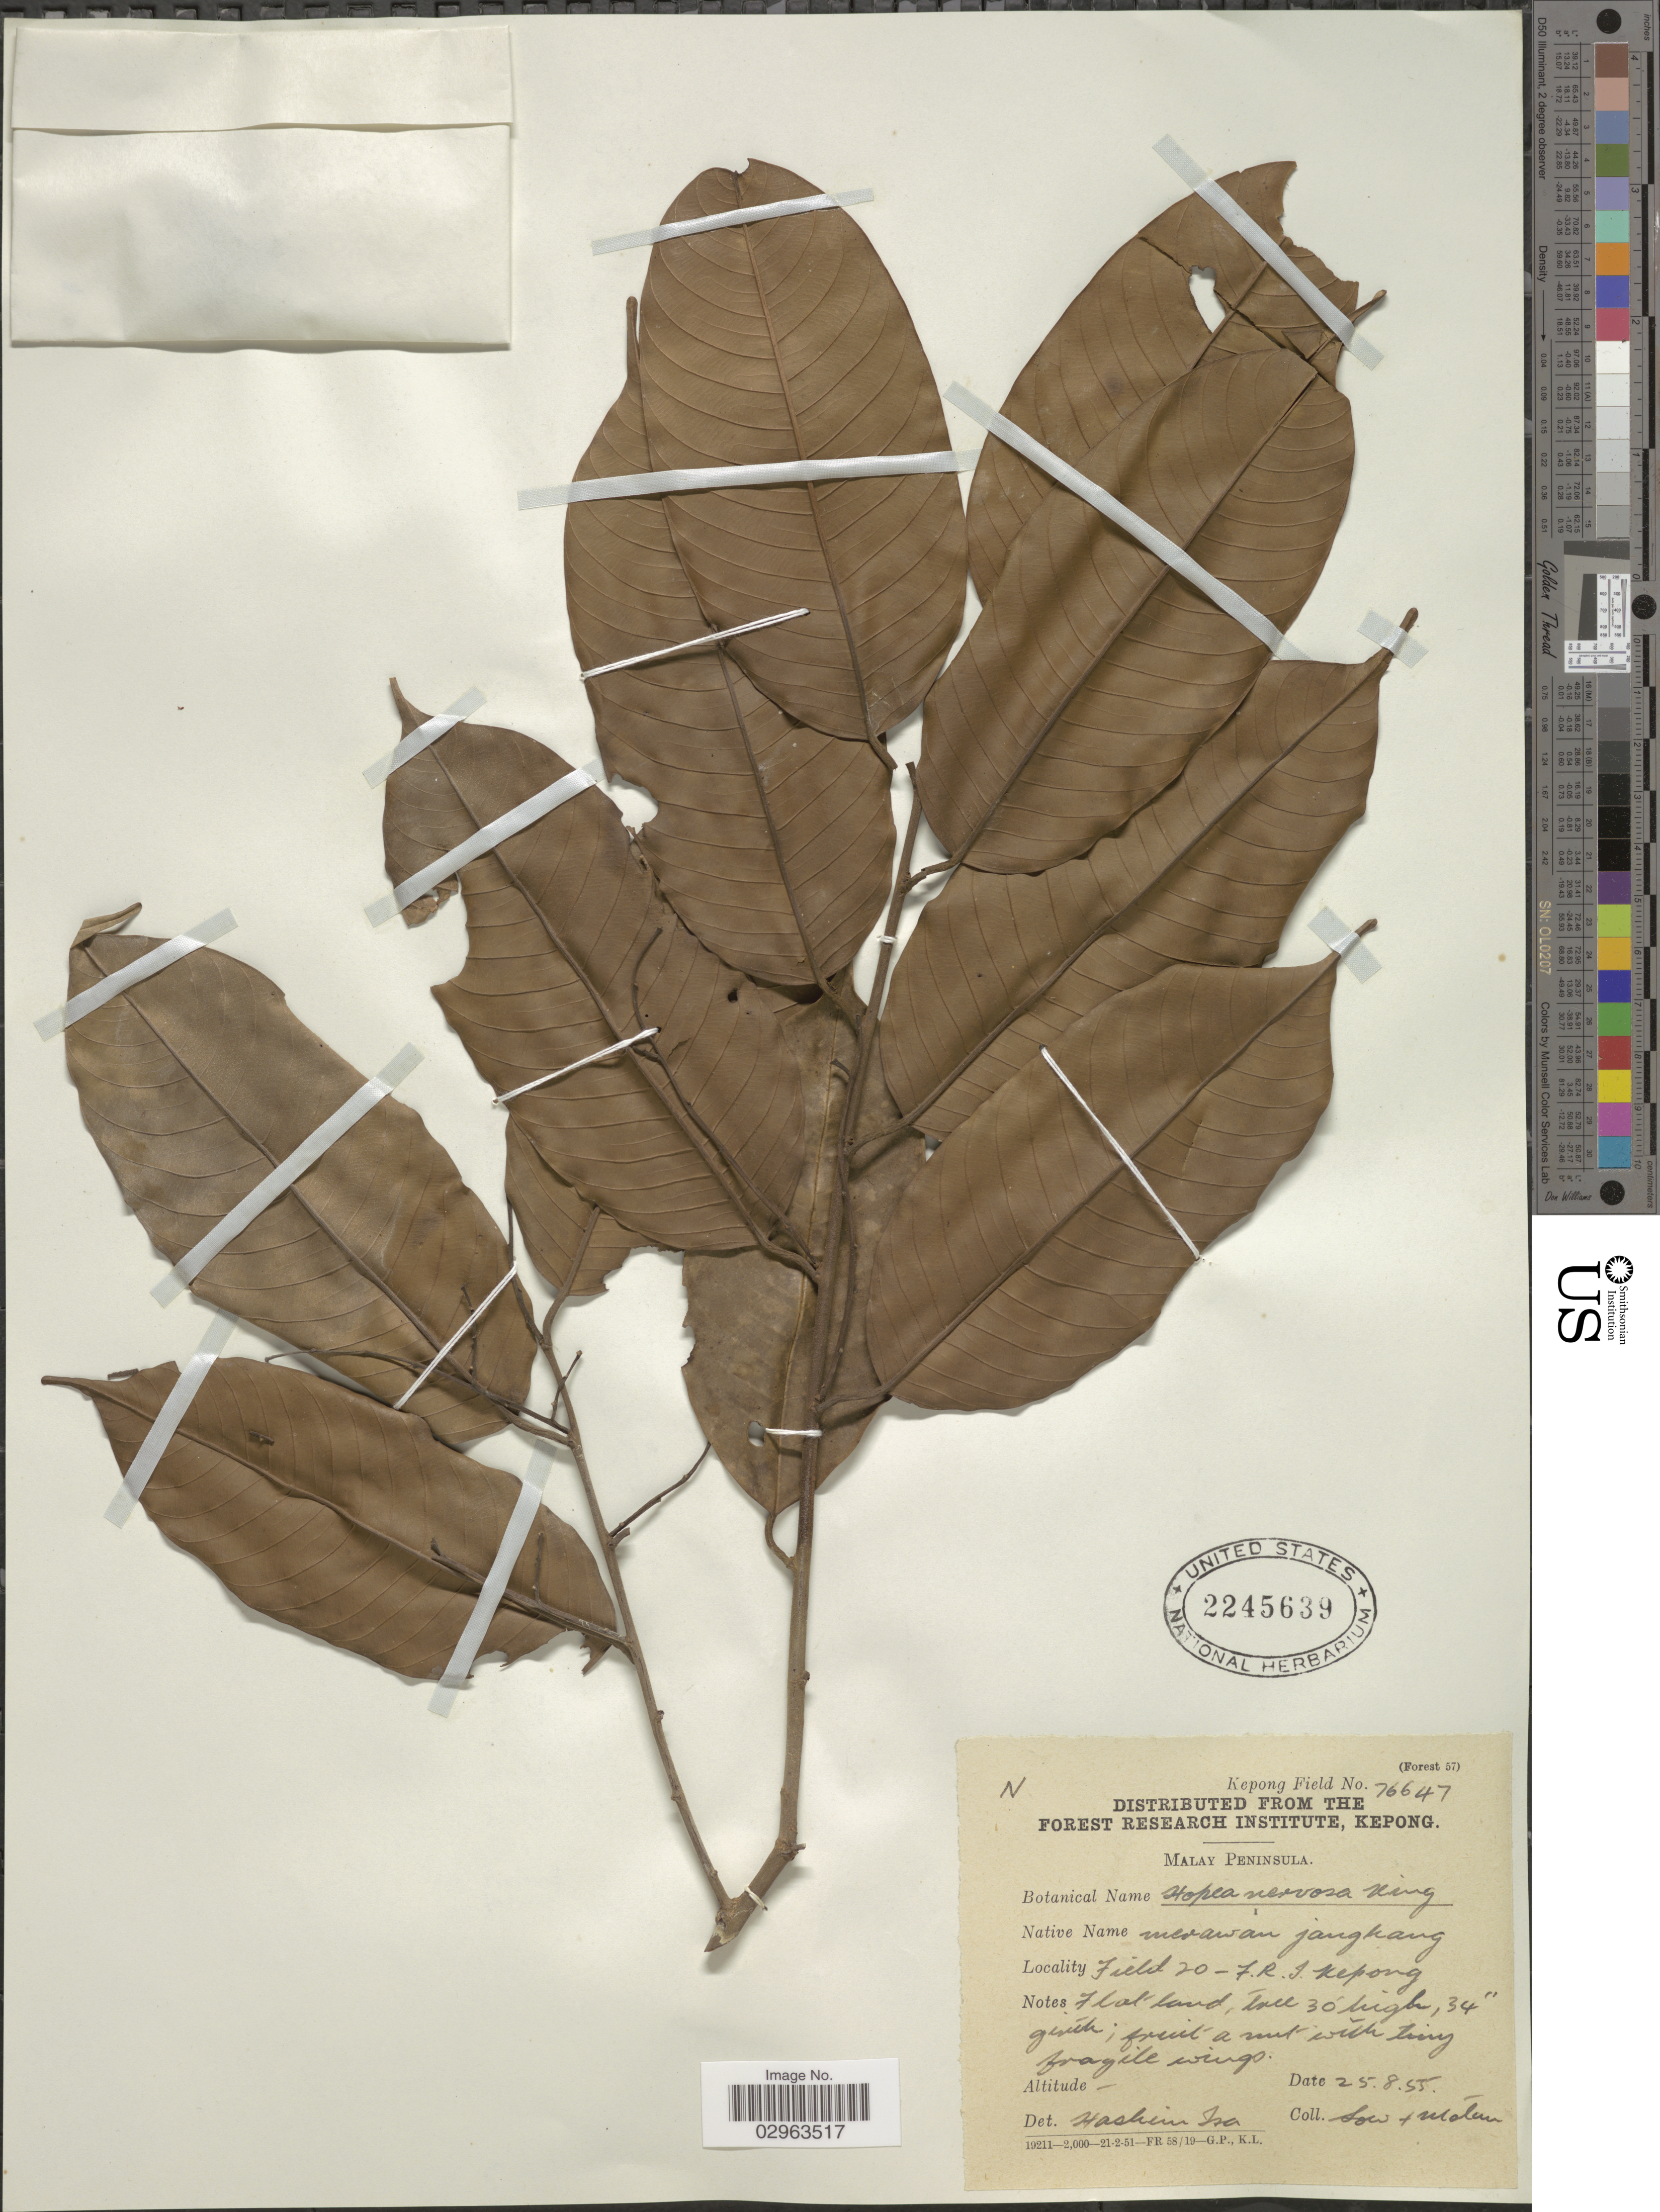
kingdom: Plantae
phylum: Tracheophyta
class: Magnoliopsida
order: Malvales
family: Dipterocarpaceae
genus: Hopea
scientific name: Hopea nervosa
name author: R.M. King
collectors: -. Sow & -. Motan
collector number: Kepong Field? 76647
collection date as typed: Transcribed d/m/y: 25/8/55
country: Malaysia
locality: Malay Peninsula. Field 20 - F.R.I. Kepong.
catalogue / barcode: US 2245639